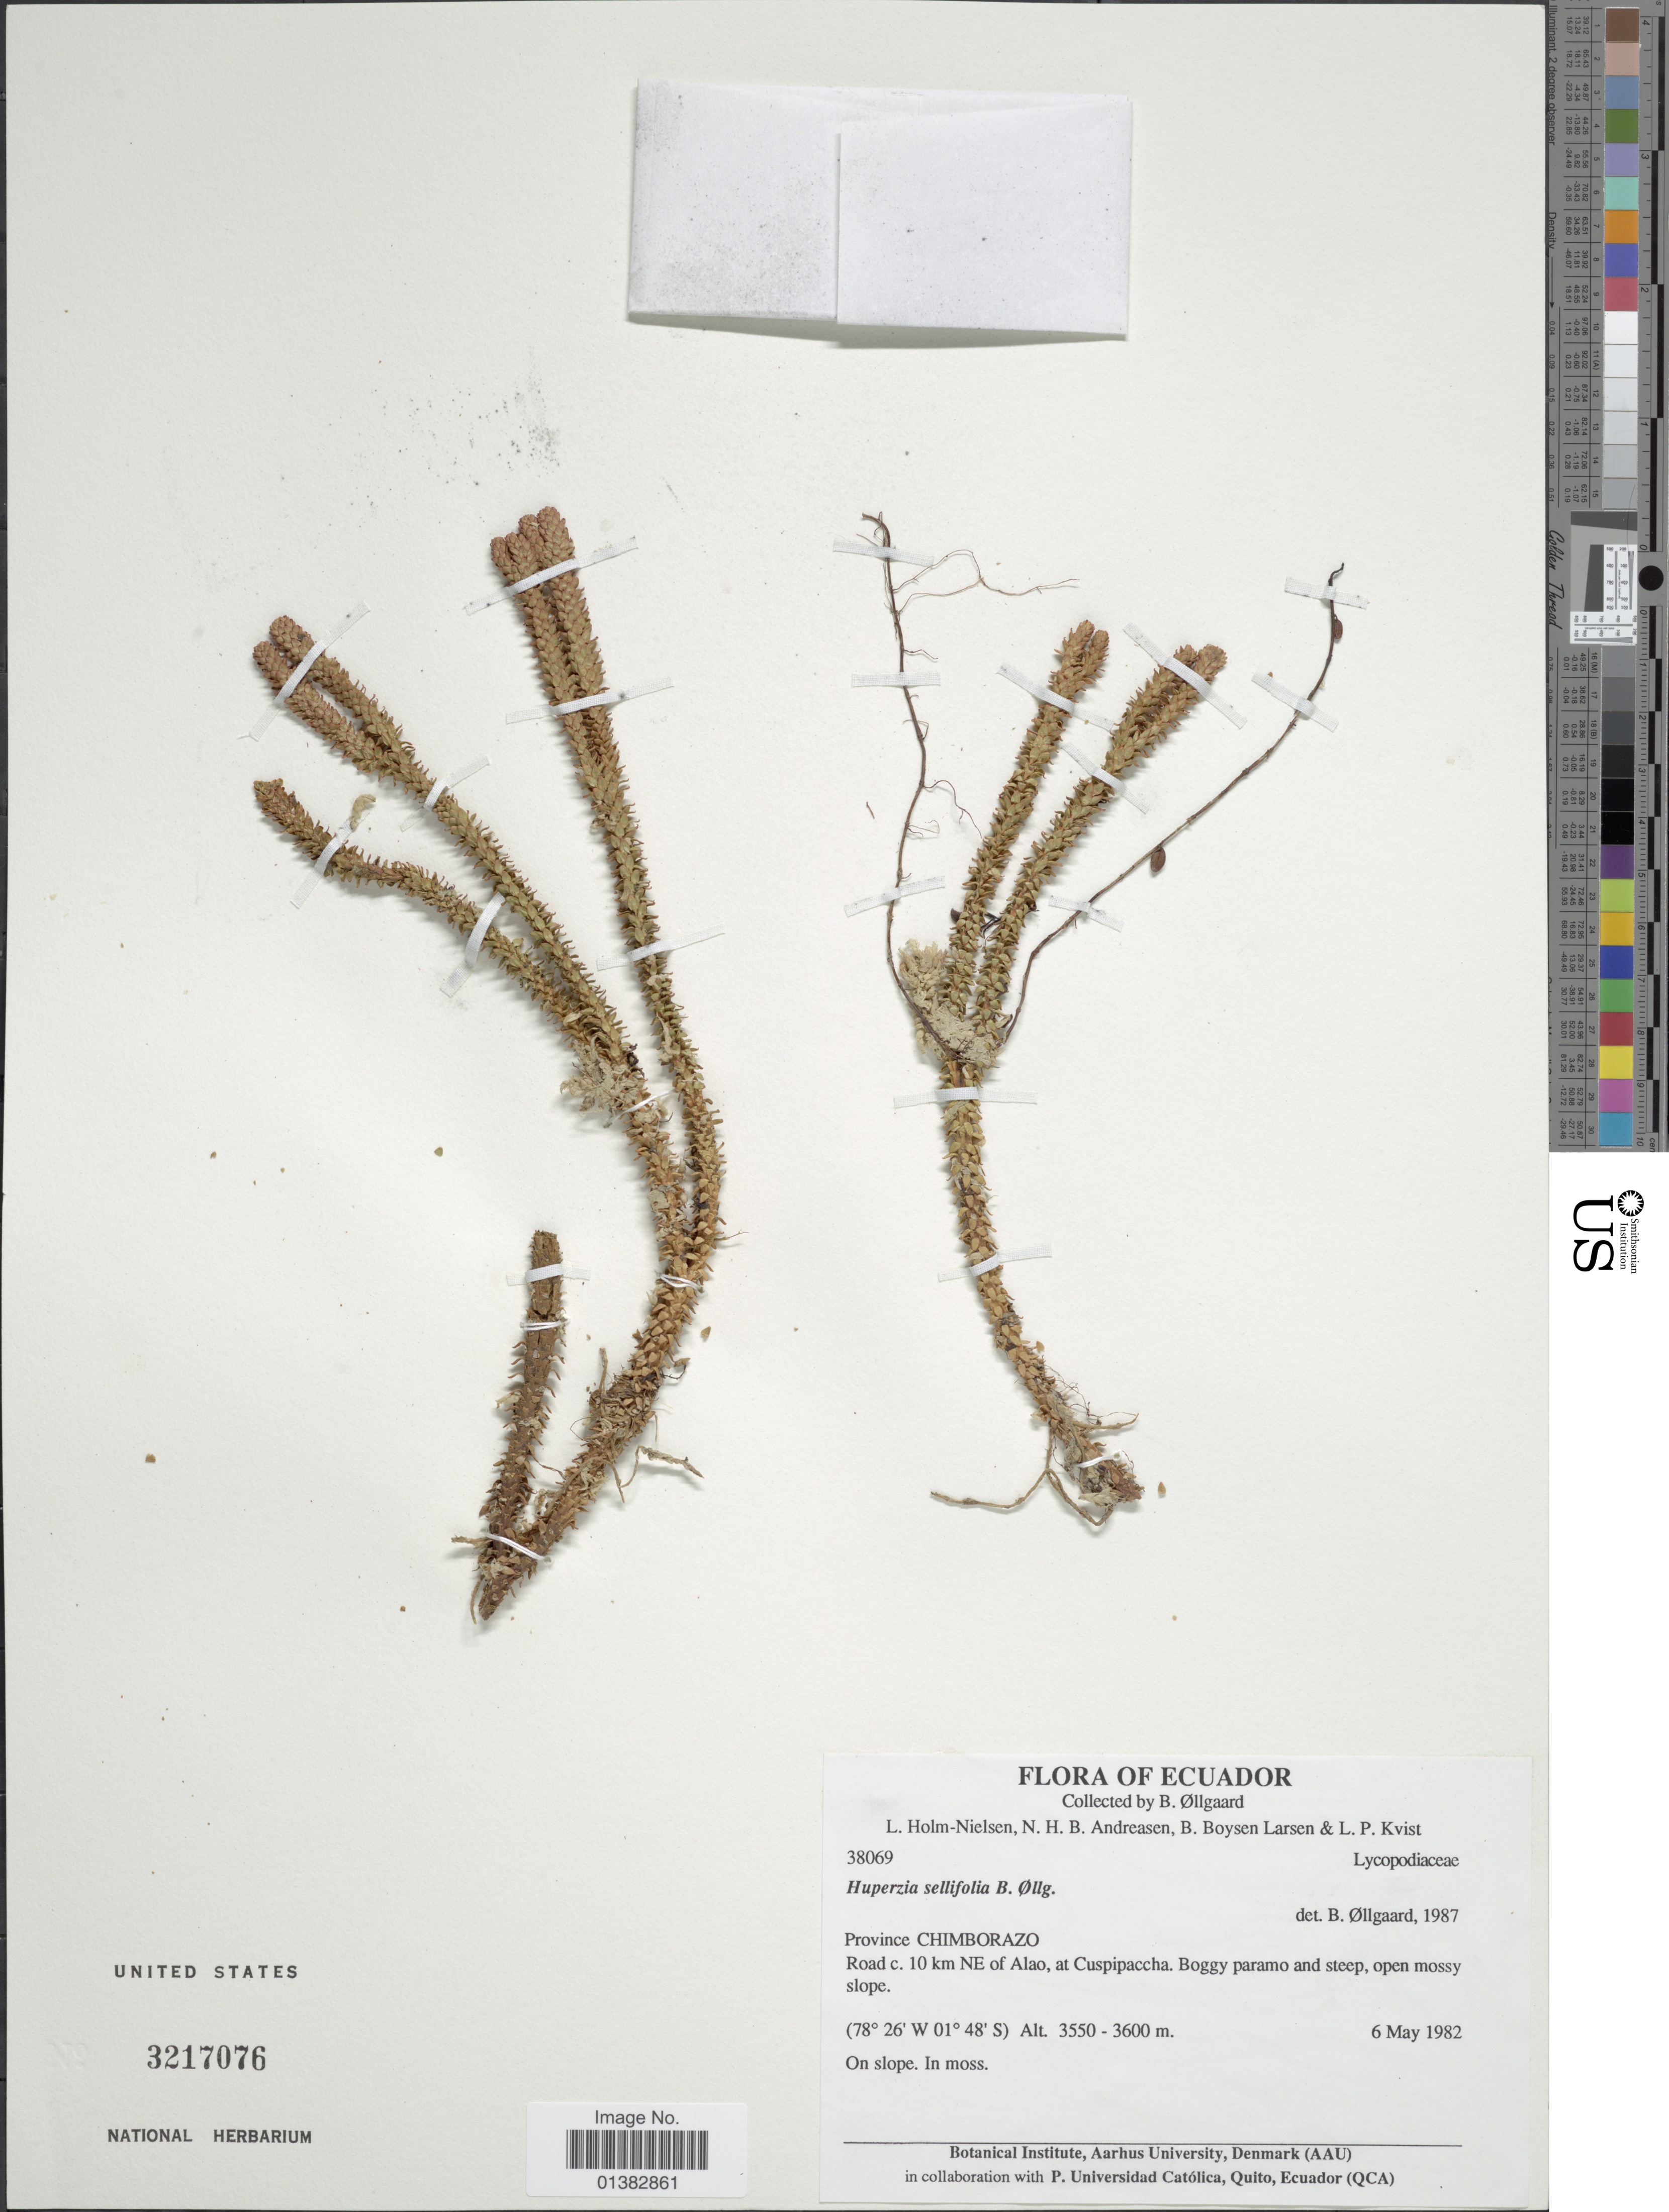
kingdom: Plantae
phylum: Tracheophyta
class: Lycopodiopsida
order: Lycopodiales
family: Lycopodiaceae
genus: Phlegmariurus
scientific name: Phlegmariurus sellifolius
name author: (B. Øllg.) B. Øllg.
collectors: L. B. Holm-Nielsen, N. Andreasen, B. Boysen Larsen & L. P. Kvist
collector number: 38069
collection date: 1982-05-06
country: Ecuador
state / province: Chimborazo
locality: Road c. 10 km NE of Alao, at Cuspipaccha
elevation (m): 3550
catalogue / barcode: US 3217076